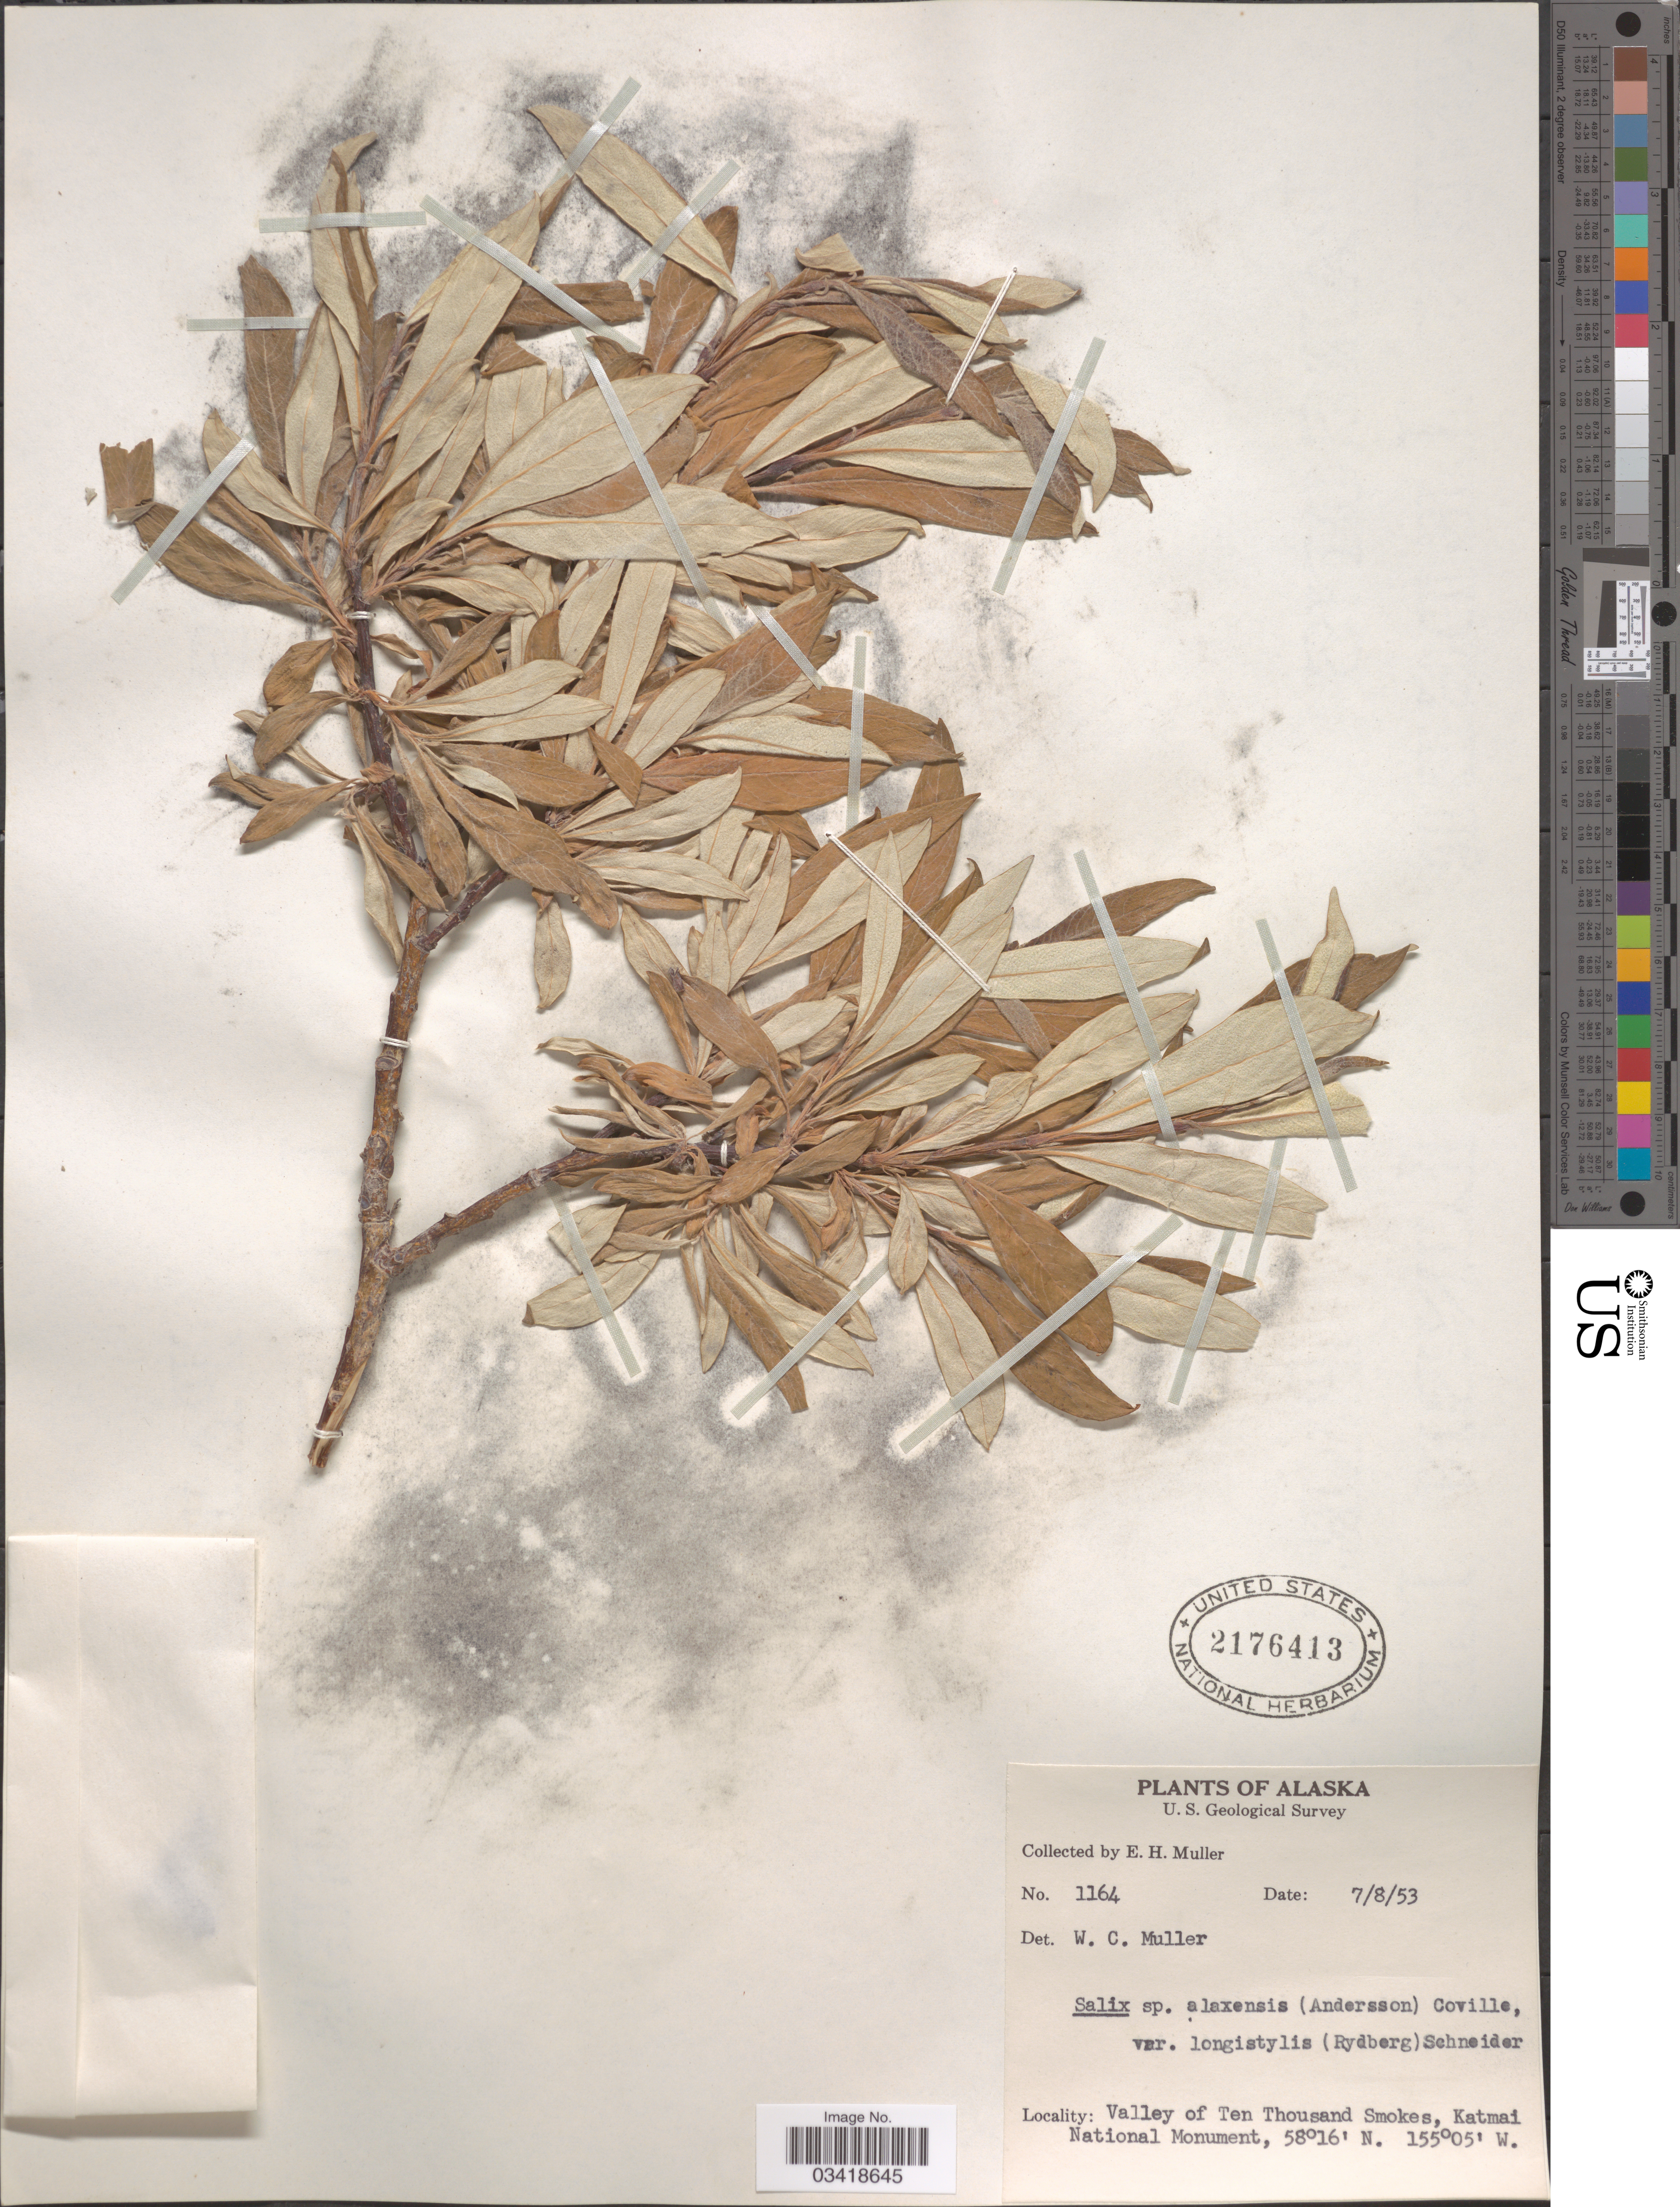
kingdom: Plantae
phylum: Tracheophyta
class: Magnoliopsida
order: Malpighiales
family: Salicaceae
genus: Salix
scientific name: Salix alaxensis var. longistylis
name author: (Rydb.) C.K. Schneid.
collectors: E. H. Muller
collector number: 1164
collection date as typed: Transcribed d/m/y: 8/7/53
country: United States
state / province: Alaska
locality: Valley of Ten Thousand Smokes, Katmai National Monument.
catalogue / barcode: US 2176413